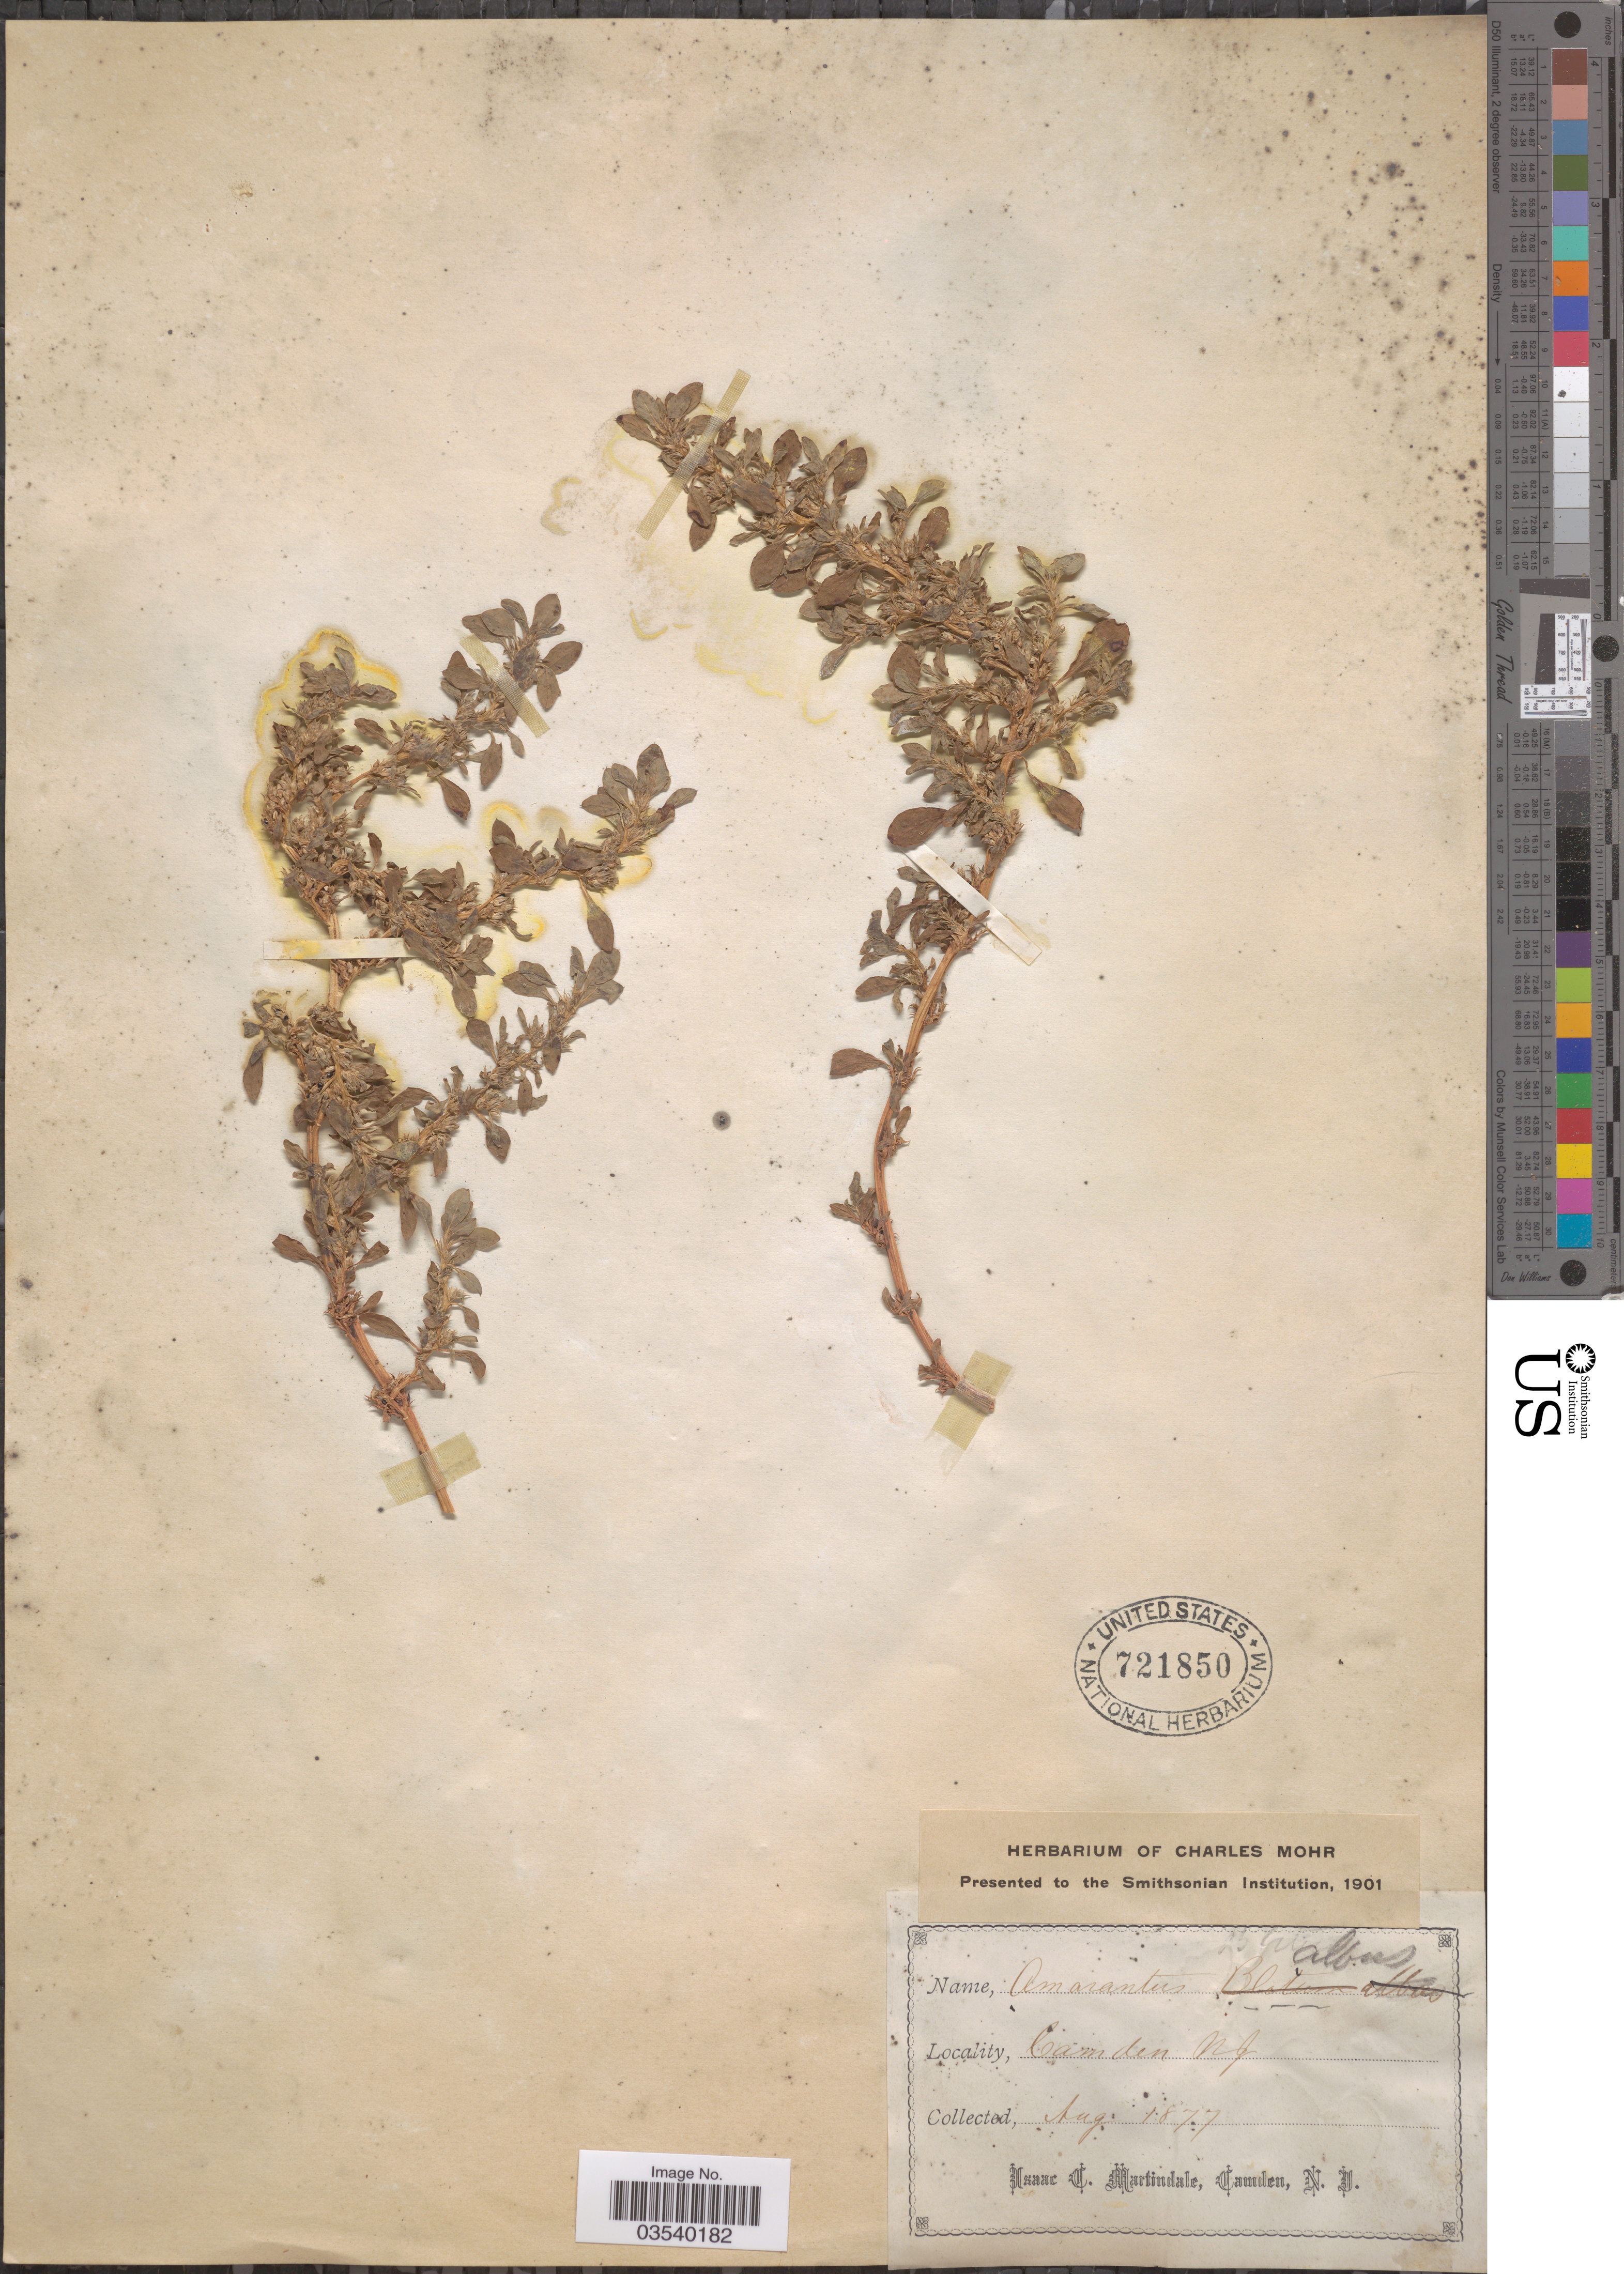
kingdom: Plantae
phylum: Tracheophyta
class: Magnoliopsida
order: Caryophyllales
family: Amaranthaceae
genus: Amaranthus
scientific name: Amaranthus blitoides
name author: S. Watson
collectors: I. C. Martindale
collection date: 1877-08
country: United States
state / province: New Jersey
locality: Camden.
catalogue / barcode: US 721850